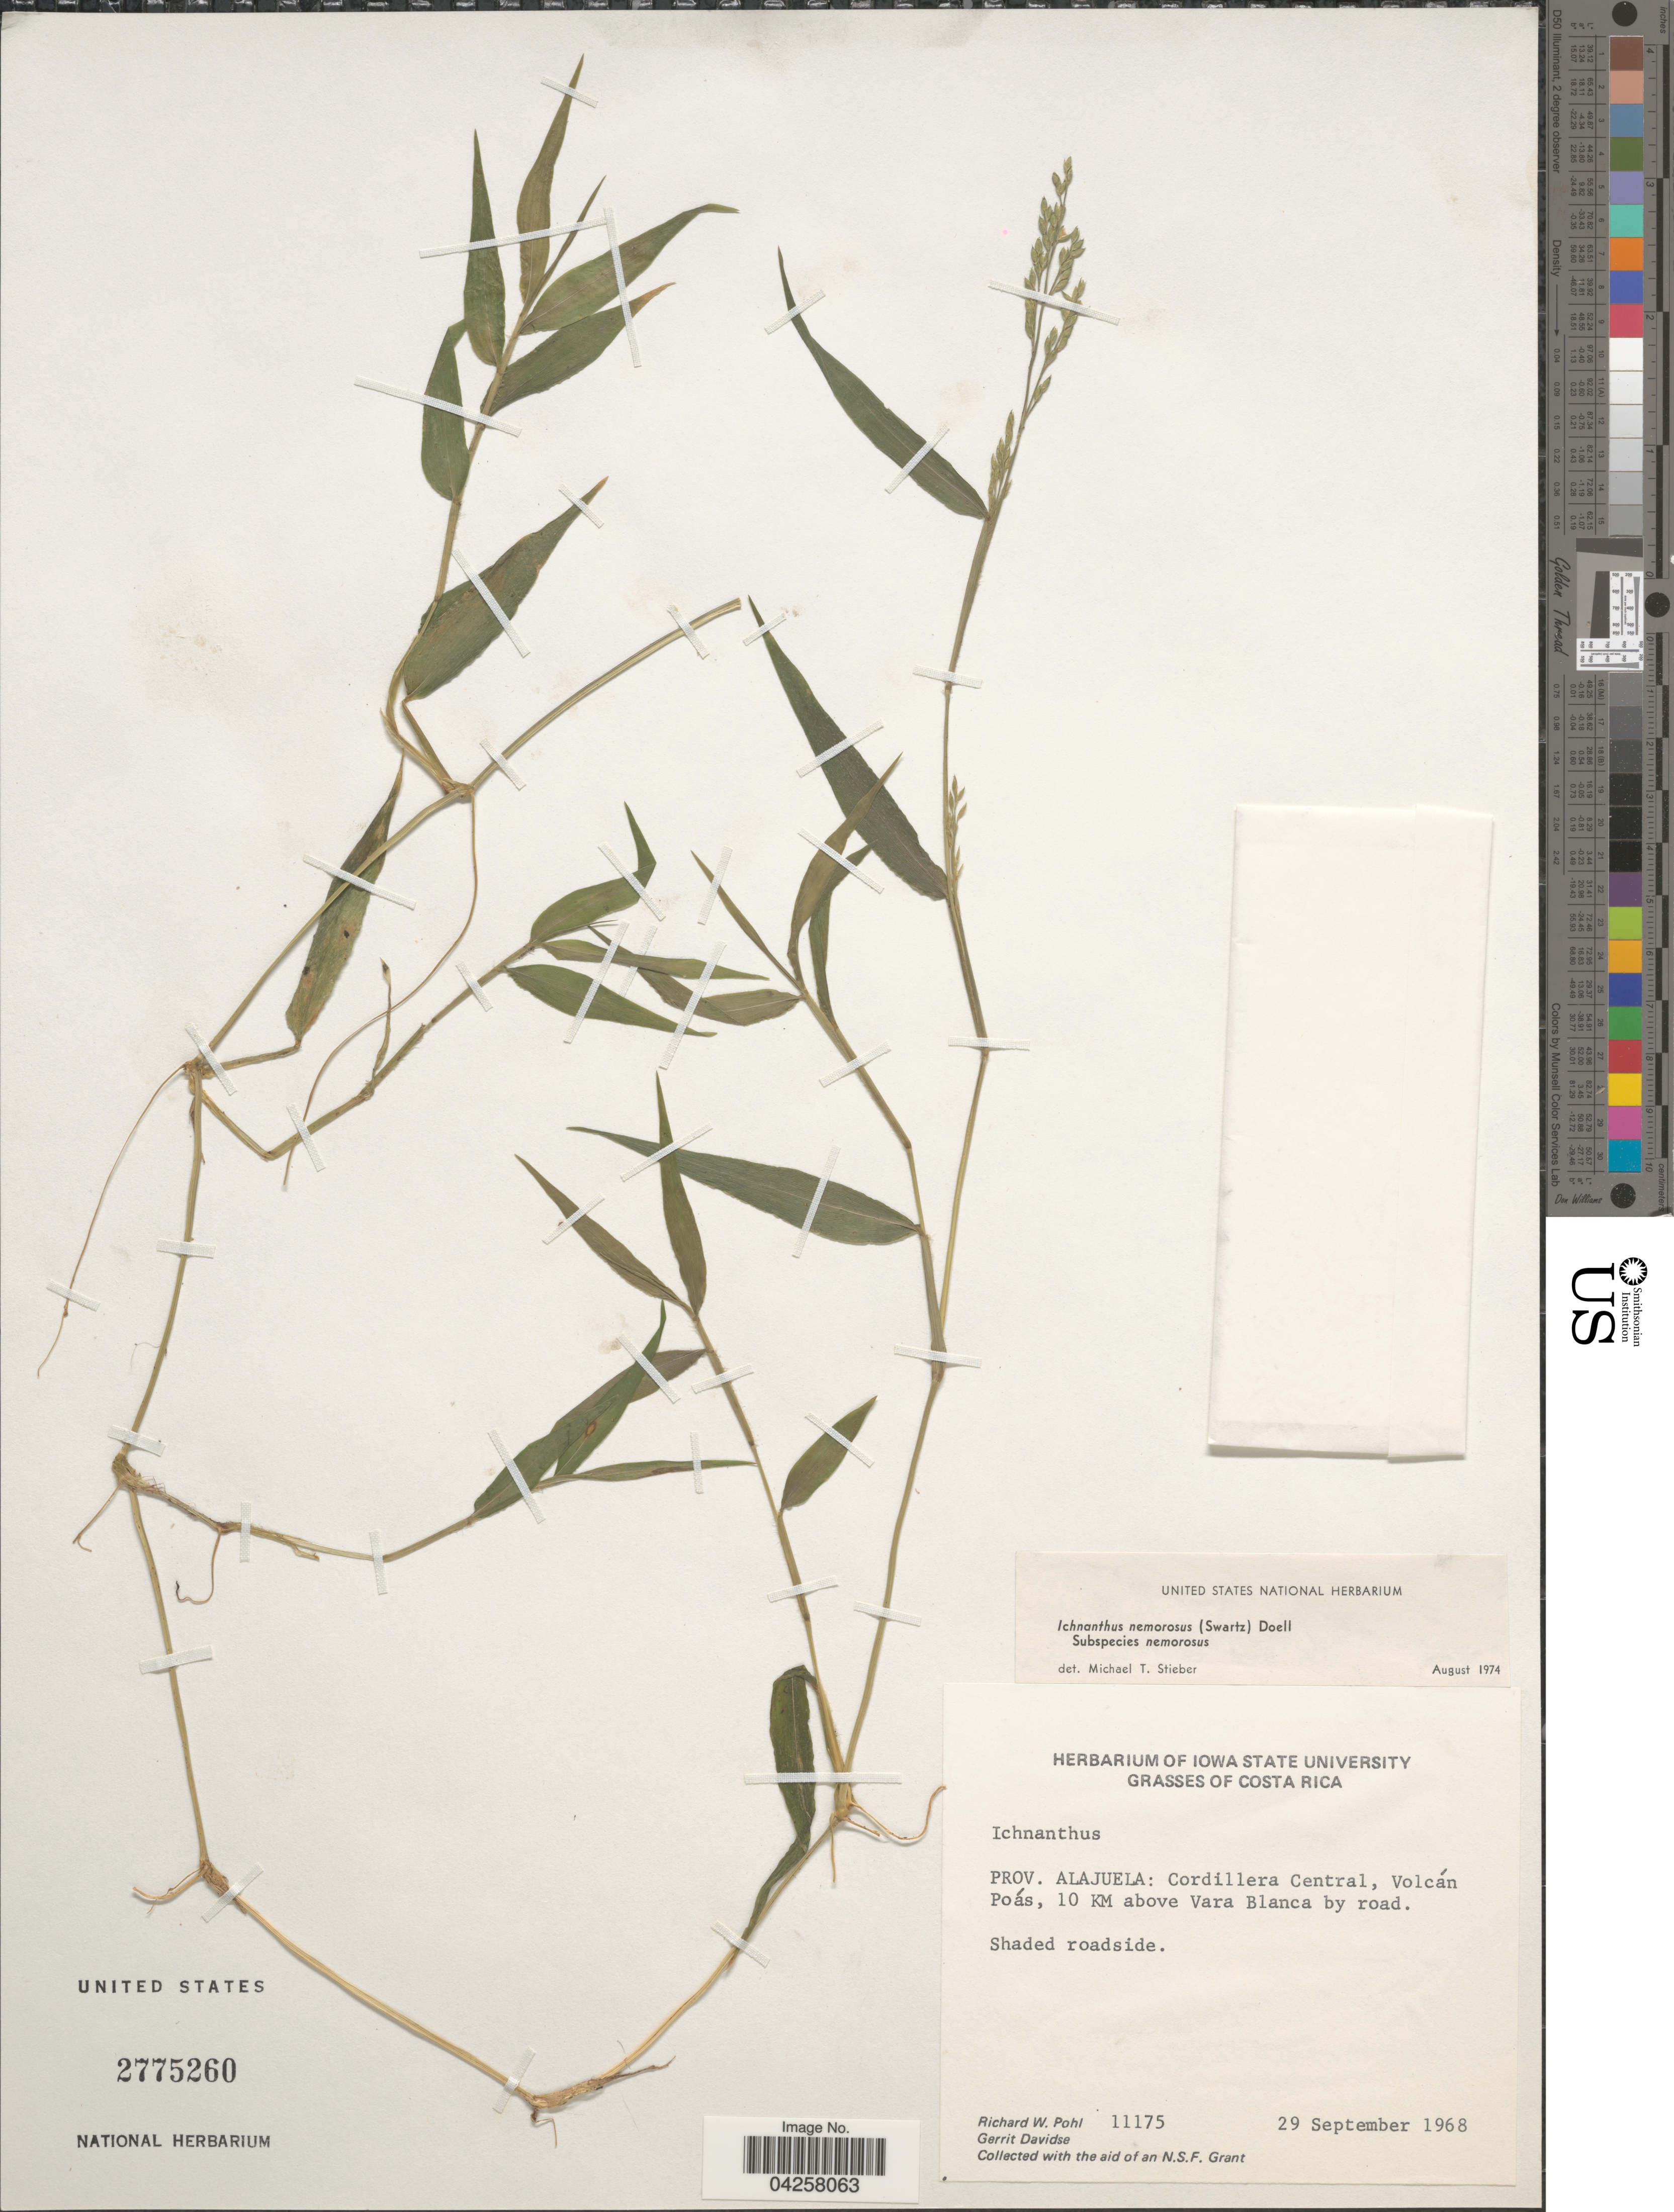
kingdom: Plantae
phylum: Tracheophyta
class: Liliopsida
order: Poales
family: Poaceae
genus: Ichnanthus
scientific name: Ichnanthus nemorosus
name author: (Sw.) Döll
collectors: R. W. Pohl & G. Davidse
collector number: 11175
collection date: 1968-09-29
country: Costa Rica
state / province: Alajuela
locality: Cordillera Central, Volcán Poás, 10 KM above Vara Blanca by road.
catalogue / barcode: US 2775260